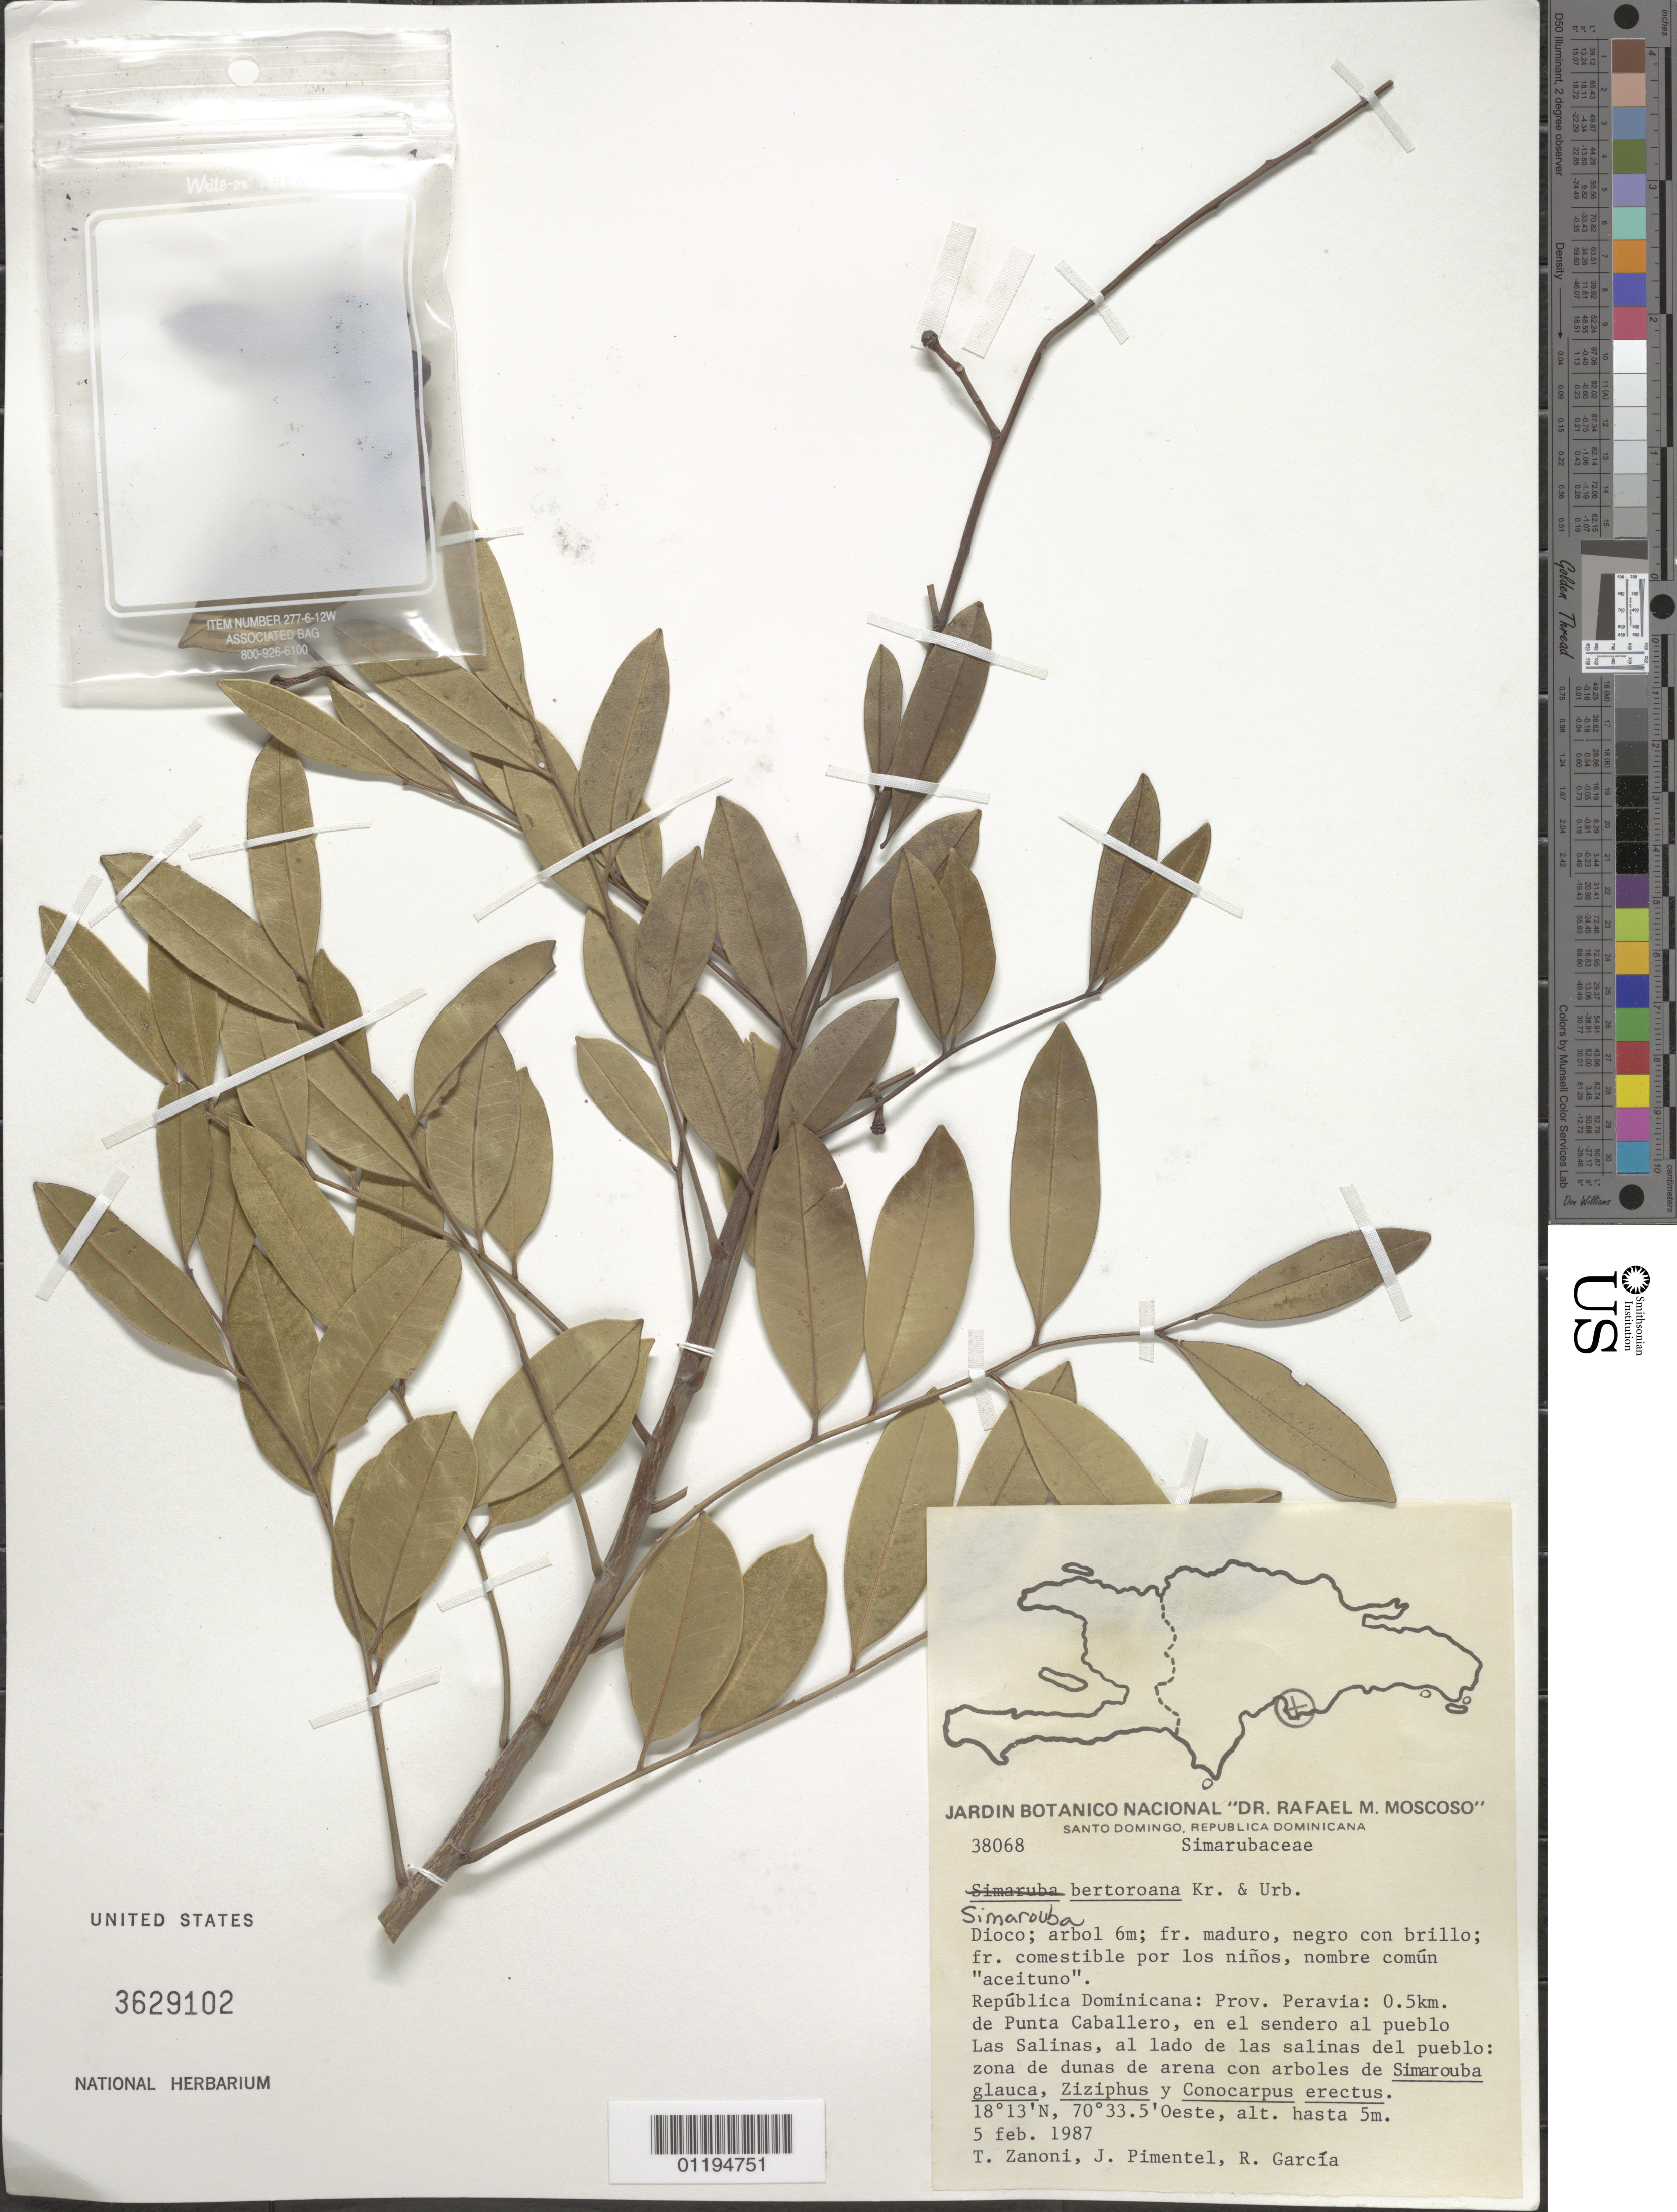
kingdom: Plantae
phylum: Tracheophyta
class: Magnoliopsida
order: Sapindales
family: Simaroubaceae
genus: Simarouba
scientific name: Simarouba berteroana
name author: Krug & Urb.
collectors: T. A. Zanoni, J. Pimental & R. Garcia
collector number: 38068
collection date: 1987-02-05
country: Dominican Republic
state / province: Peravia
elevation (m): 5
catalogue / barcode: US 3629102